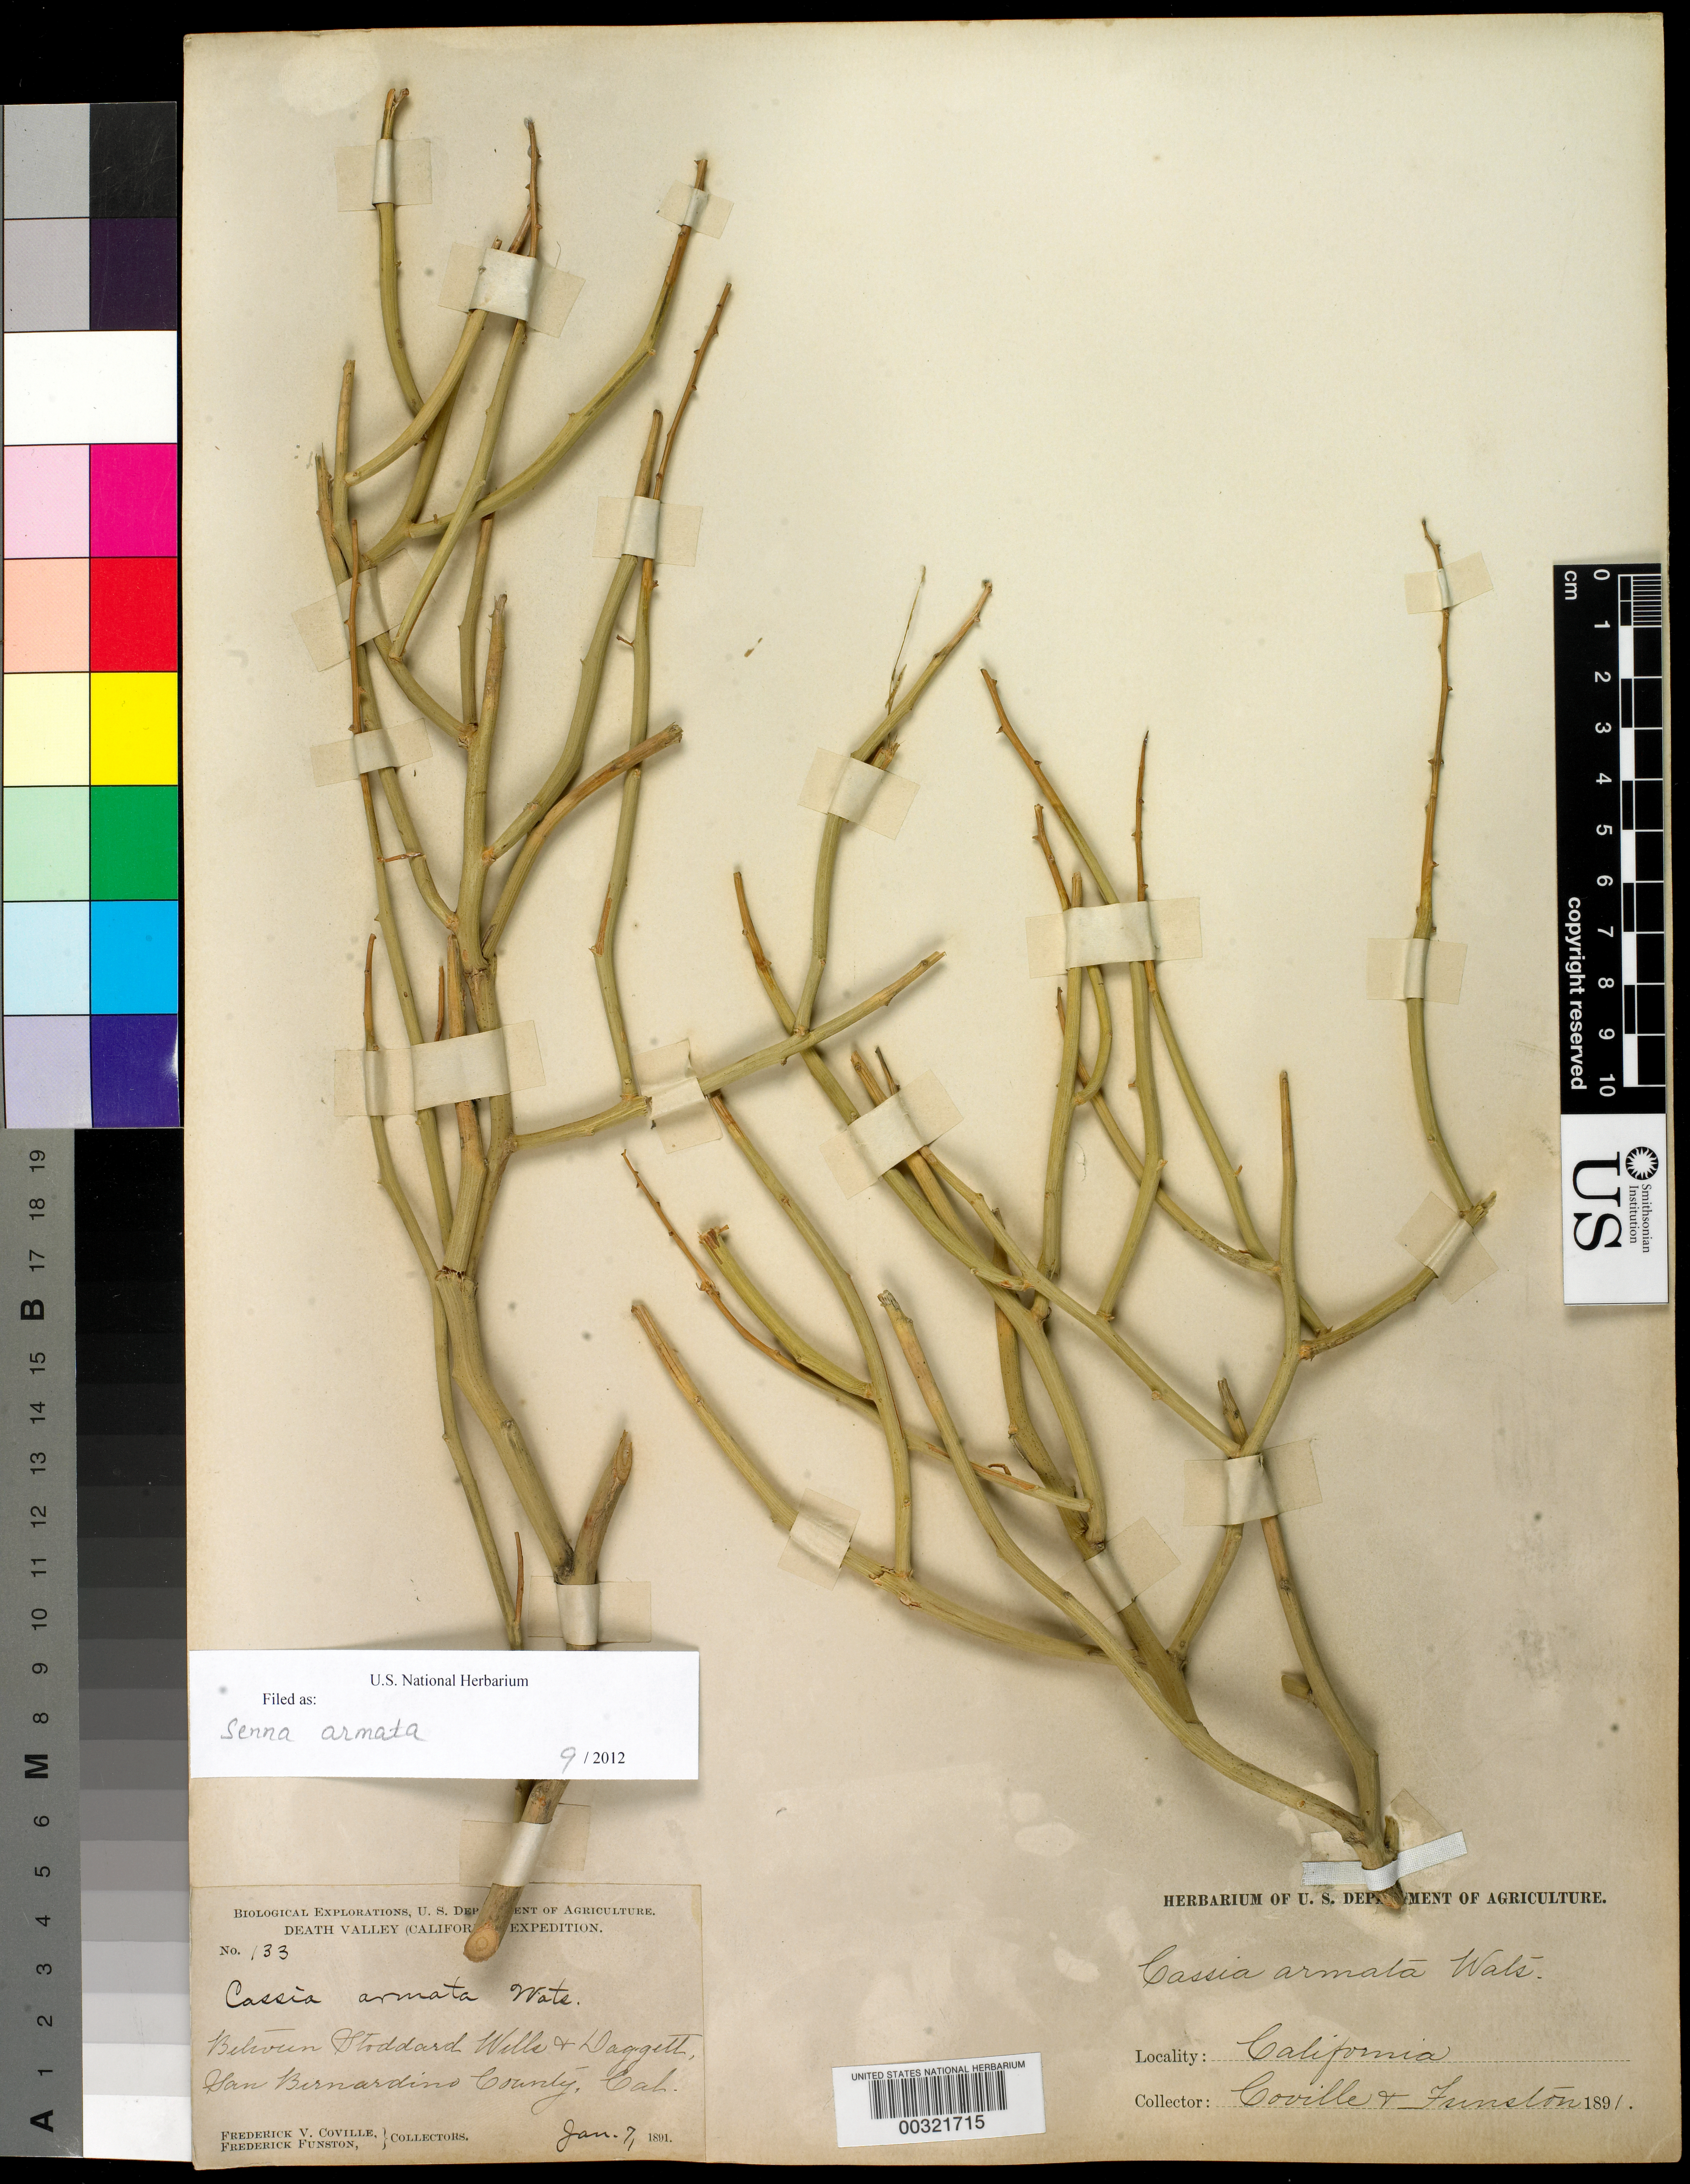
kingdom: Plantae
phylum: Tracheophyta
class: Magnoliopsida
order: Fabales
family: Fabaceae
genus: Senna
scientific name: Senna armata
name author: (S. Watson) H.S. Irwin & Barneby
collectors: F. V. Coville & F. Funston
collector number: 133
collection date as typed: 07 Jan 1891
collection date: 1891-01-07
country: United States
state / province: California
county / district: San Bernardino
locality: Between stoddard wells and daggett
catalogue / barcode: US 86938